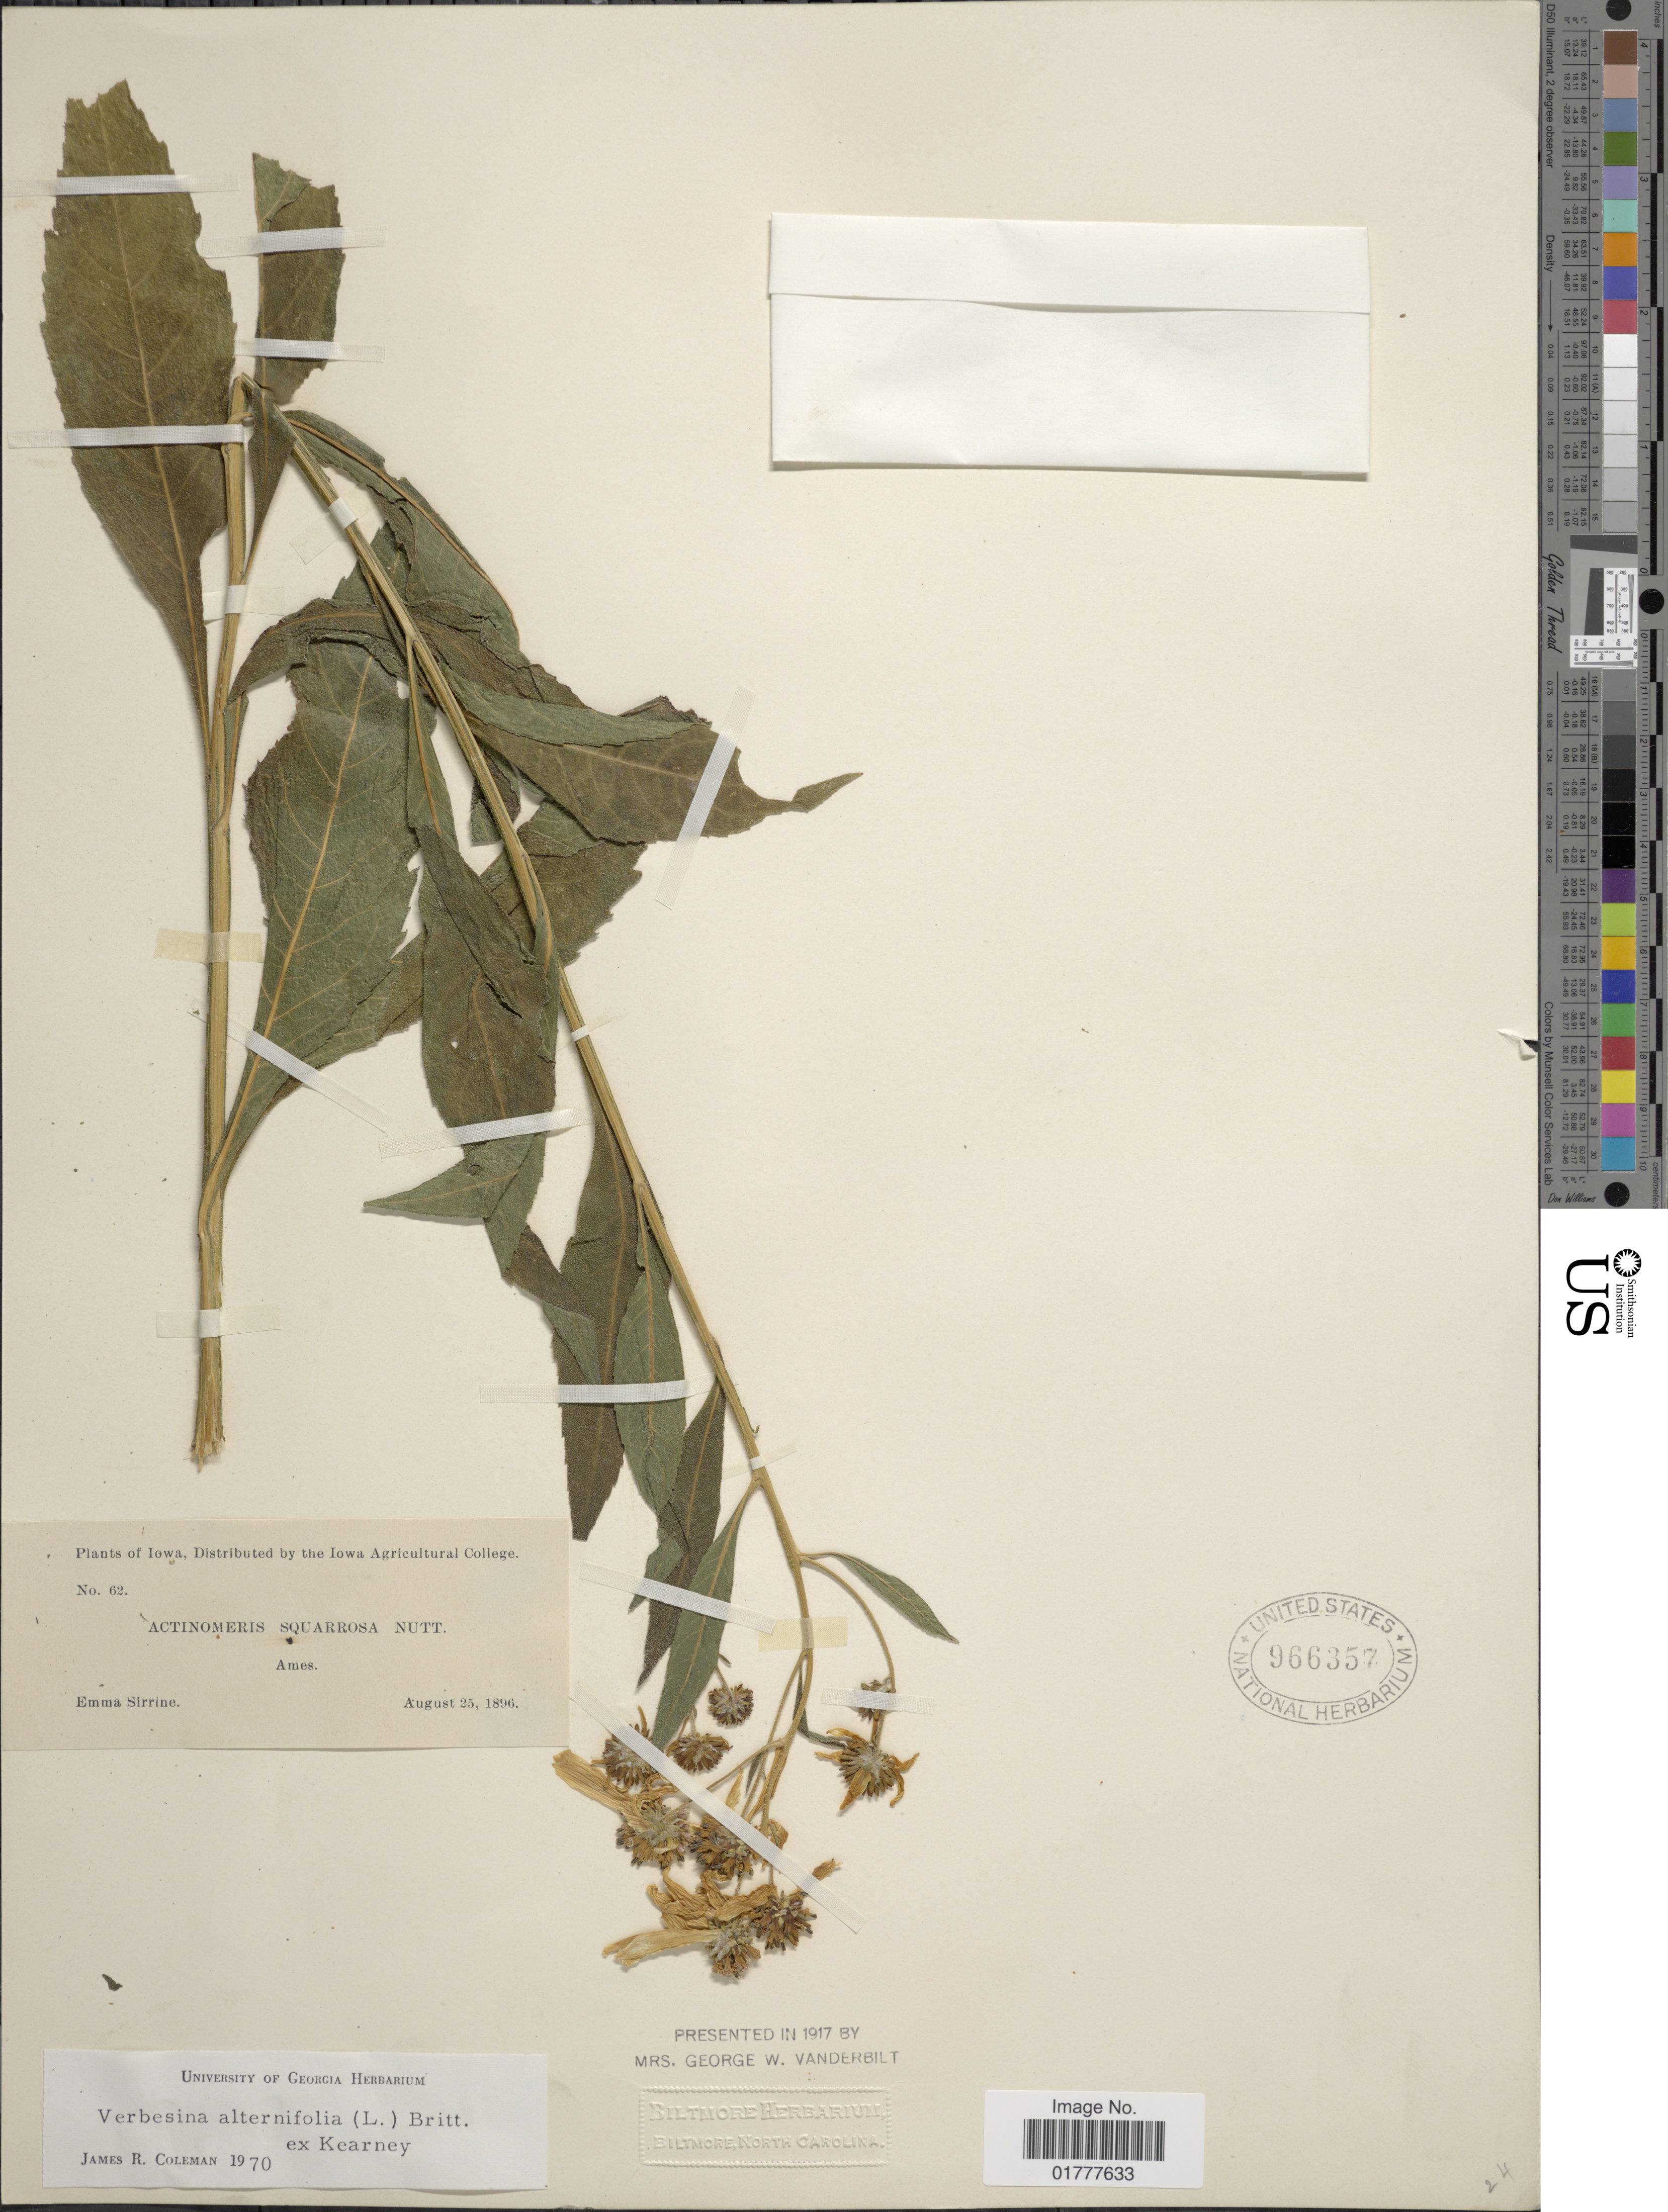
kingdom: Plantae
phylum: Tracheophyta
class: Magnoliopsida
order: Asterales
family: Asteraceae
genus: Actinomeris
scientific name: Actinomeris alternifolia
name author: (L.) DC.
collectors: E. Sirrine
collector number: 62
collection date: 1896-08-25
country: United States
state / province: Iowa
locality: Ames.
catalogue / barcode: US 966357